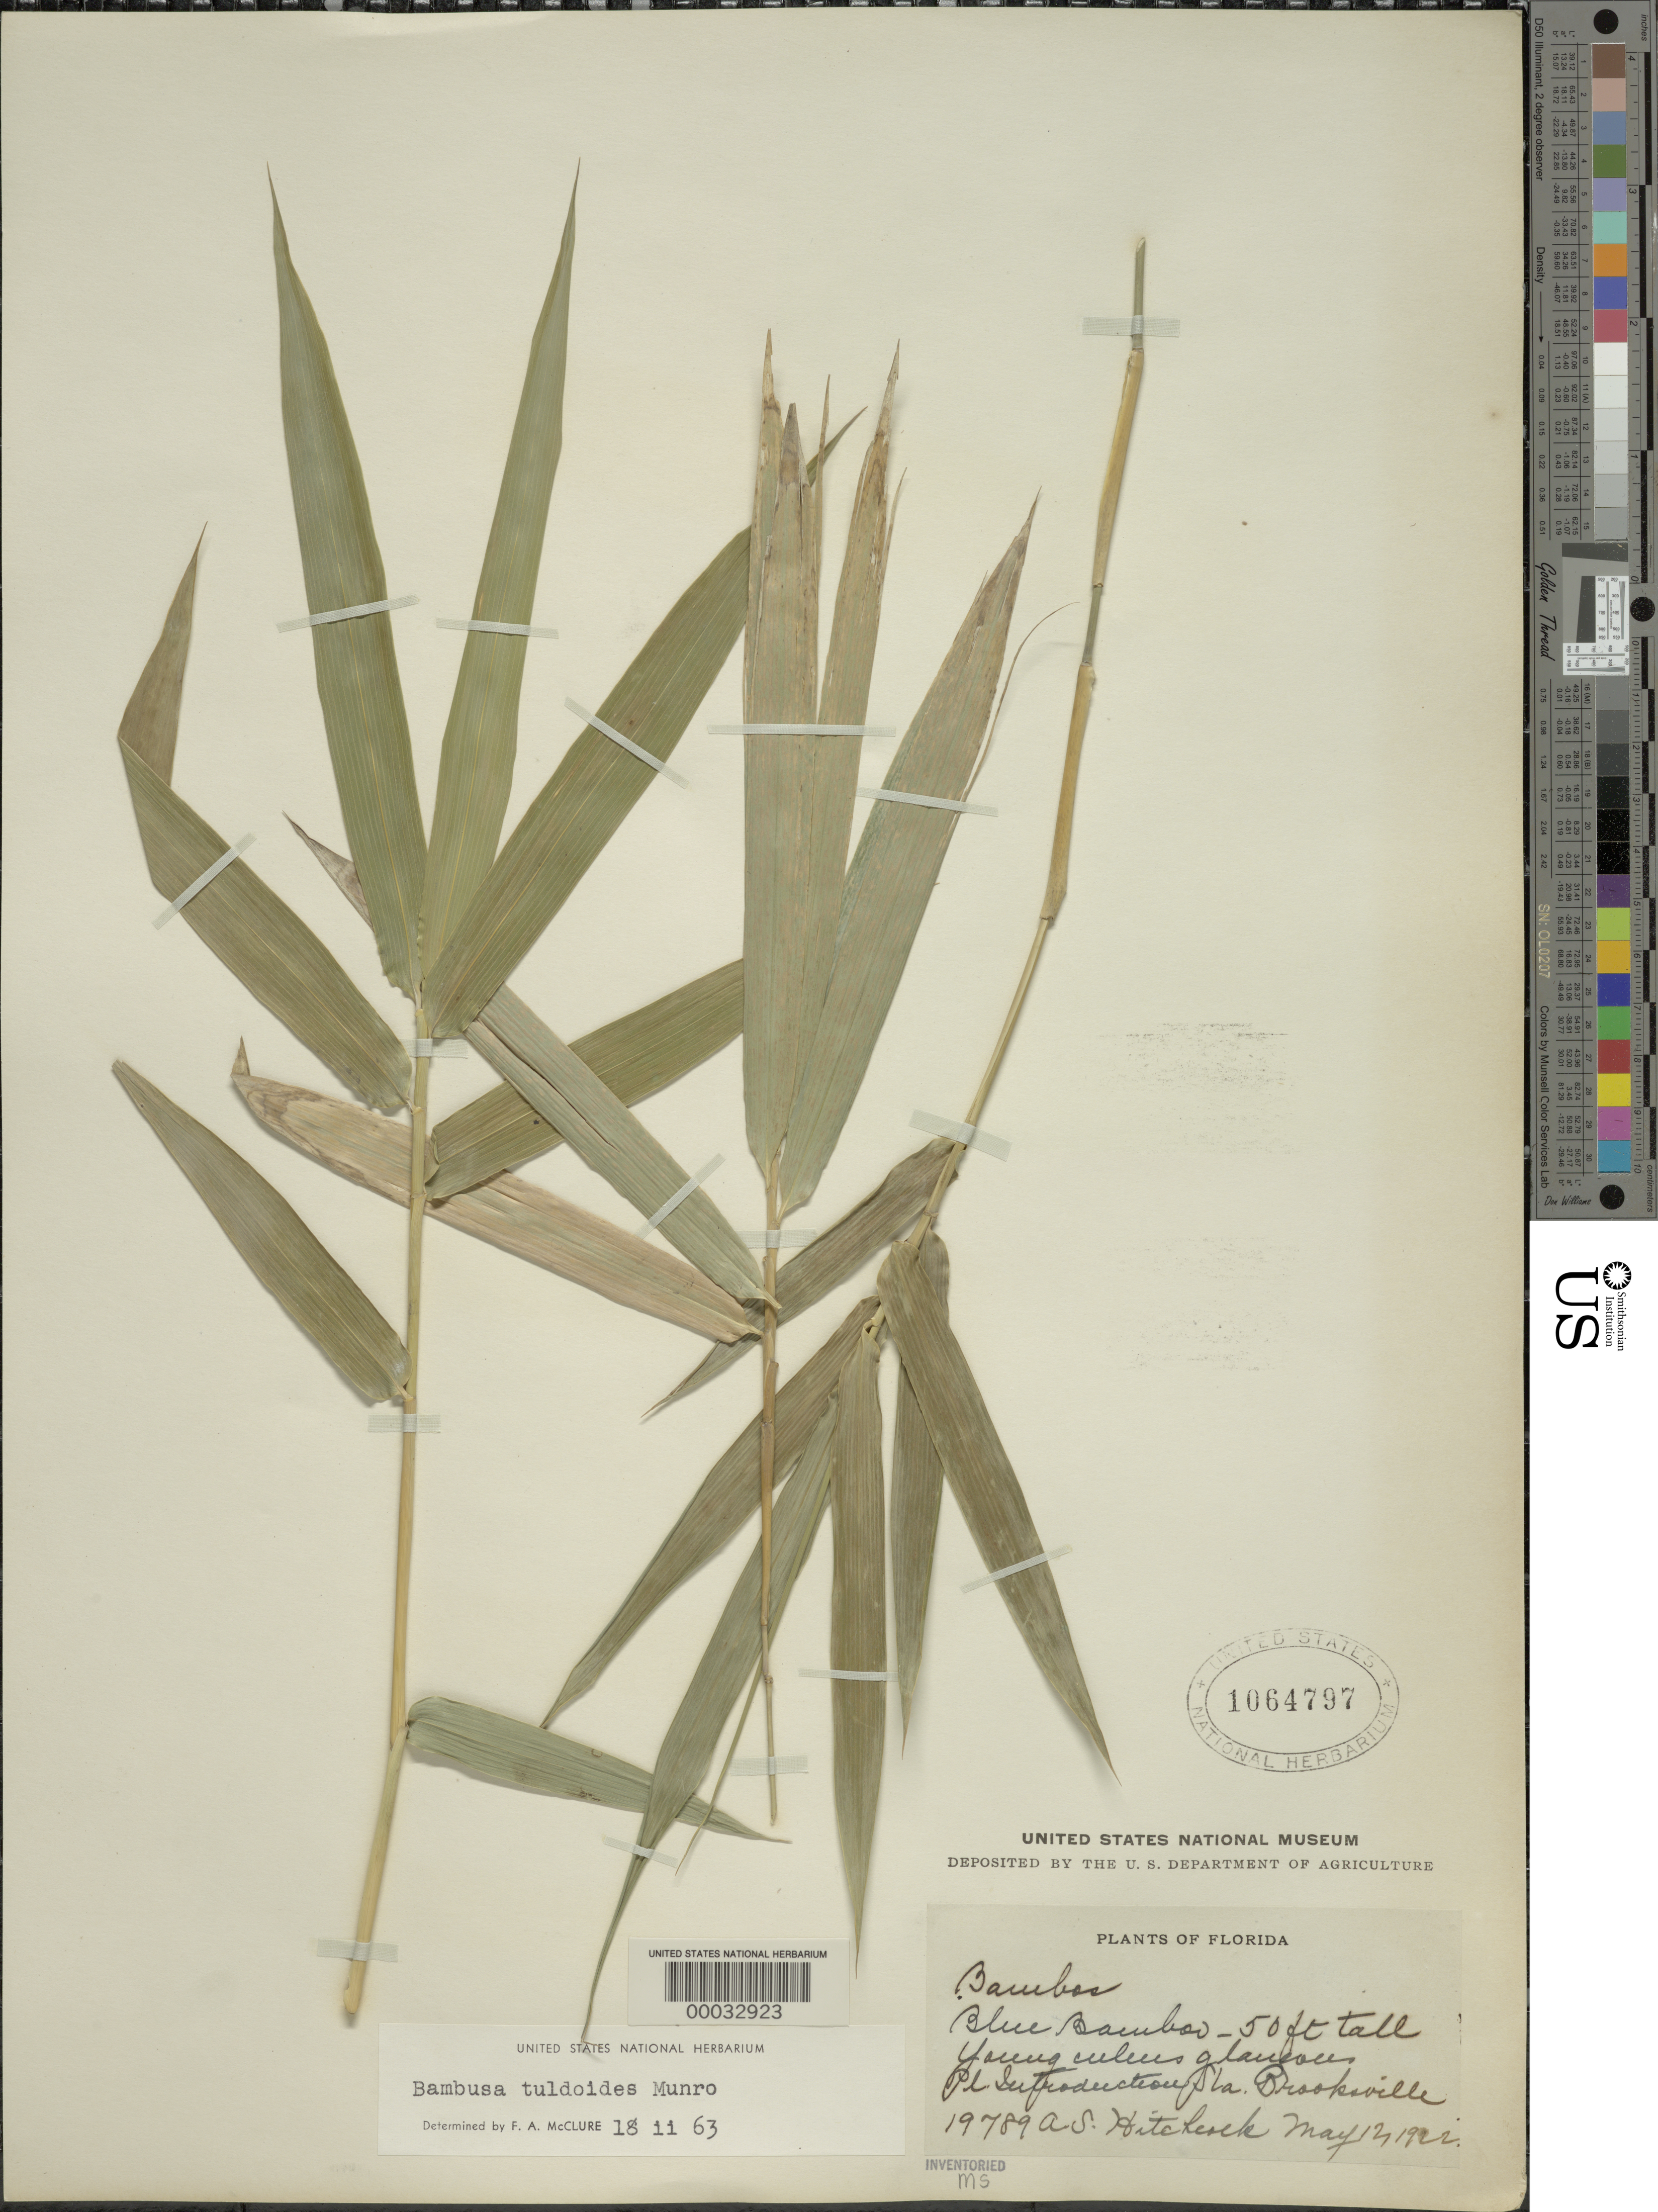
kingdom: Plantae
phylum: Tracheophyta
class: Liliopsida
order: Poales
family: Poaceae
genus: Bambusa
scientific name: Bambusa tuldoides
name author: Munro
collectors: A. S. Hitchcock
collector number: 19789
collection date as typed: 12 May 1922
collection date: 1922-05-12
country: United States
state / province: Florida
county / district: Hernando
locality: Plant introduction station-brooksville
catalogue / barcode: US 1064797